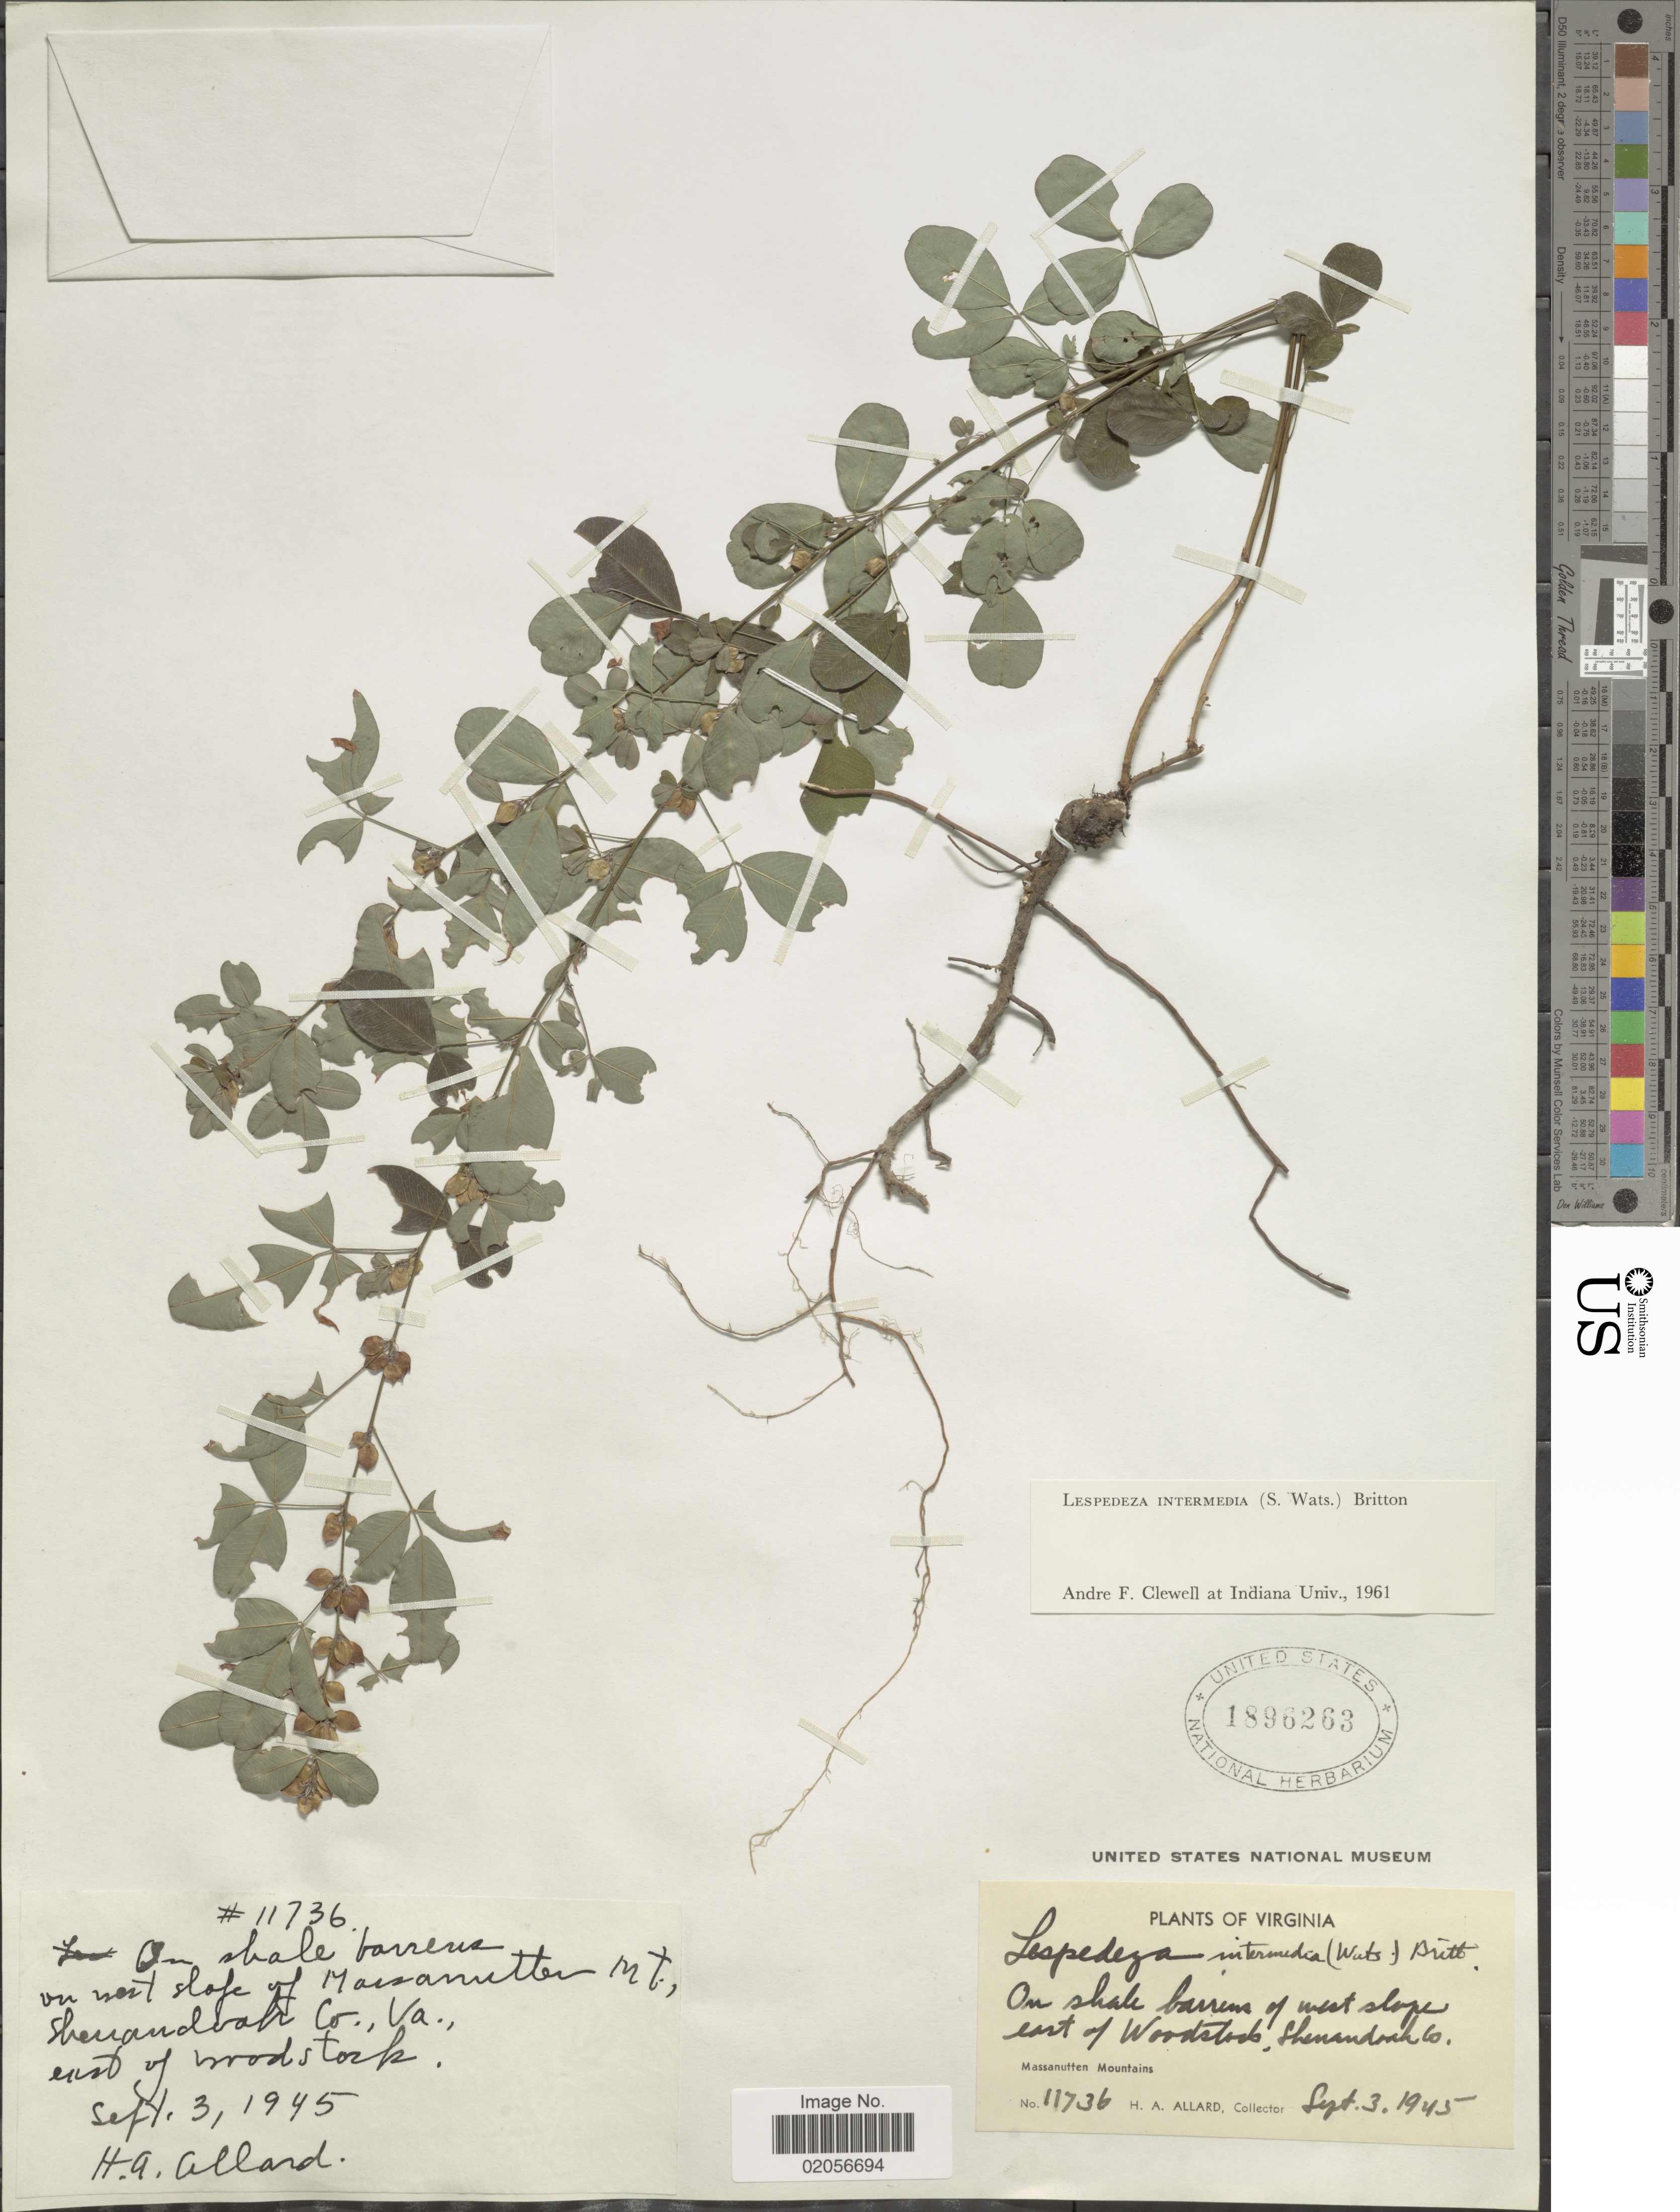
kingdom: Plantae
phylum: Tracheophyta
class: Magnoliopsida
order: Fabales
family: Fabaceae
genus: Lespedeza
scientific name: Lespedeza intermedia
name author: (S. Watson) Britton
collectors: H. A. Allard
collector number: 11736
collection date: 1945-09-03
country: United States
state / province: Virginia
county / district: Shenandoah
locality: On shale barrens of west slope east of Woodstocks, Shenandoah Co., Massanutten Mountains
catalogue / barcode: US 1896263